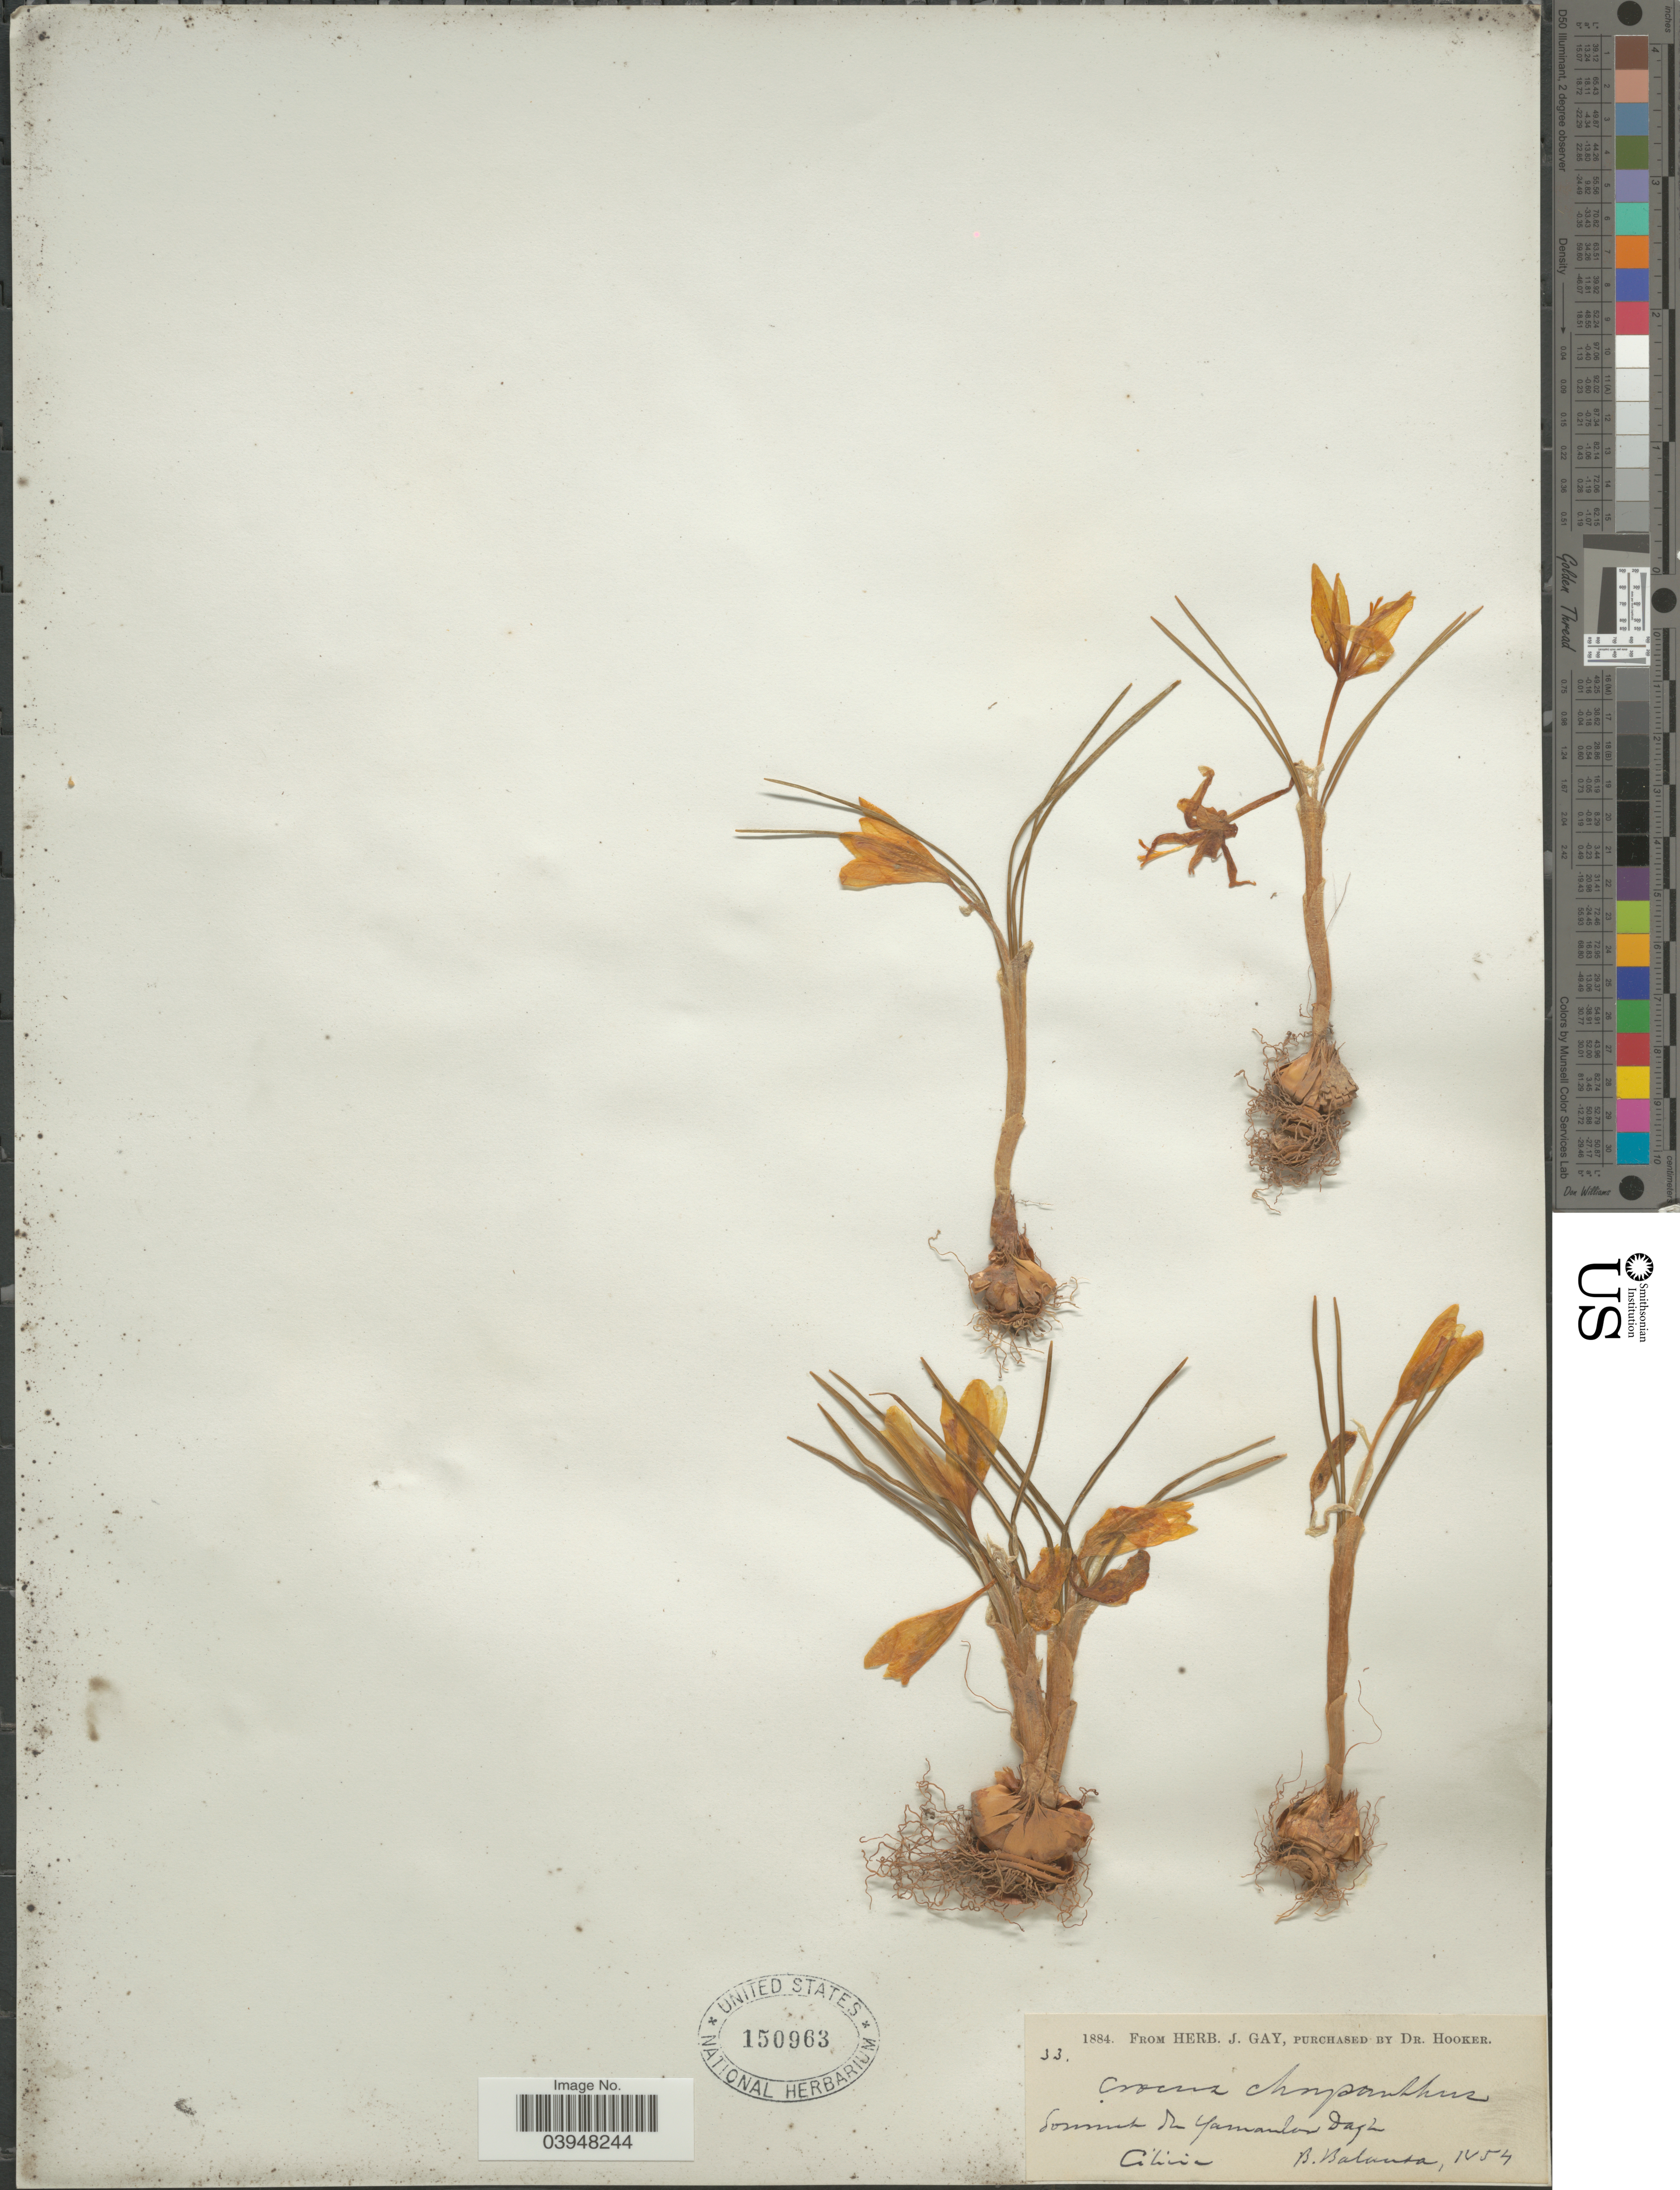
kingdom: Plantae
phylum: Tracheophyta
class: Liliopsida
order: Asparagales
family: Iridaceae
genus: Crocus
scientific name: Crocus chrysanthus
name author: (Herb.) Herb.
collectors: B. Balansa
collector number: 33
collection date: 1854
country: Turkey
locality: Sommet du Yamanlow Dagh. Cilicia.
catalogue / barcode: US 150963